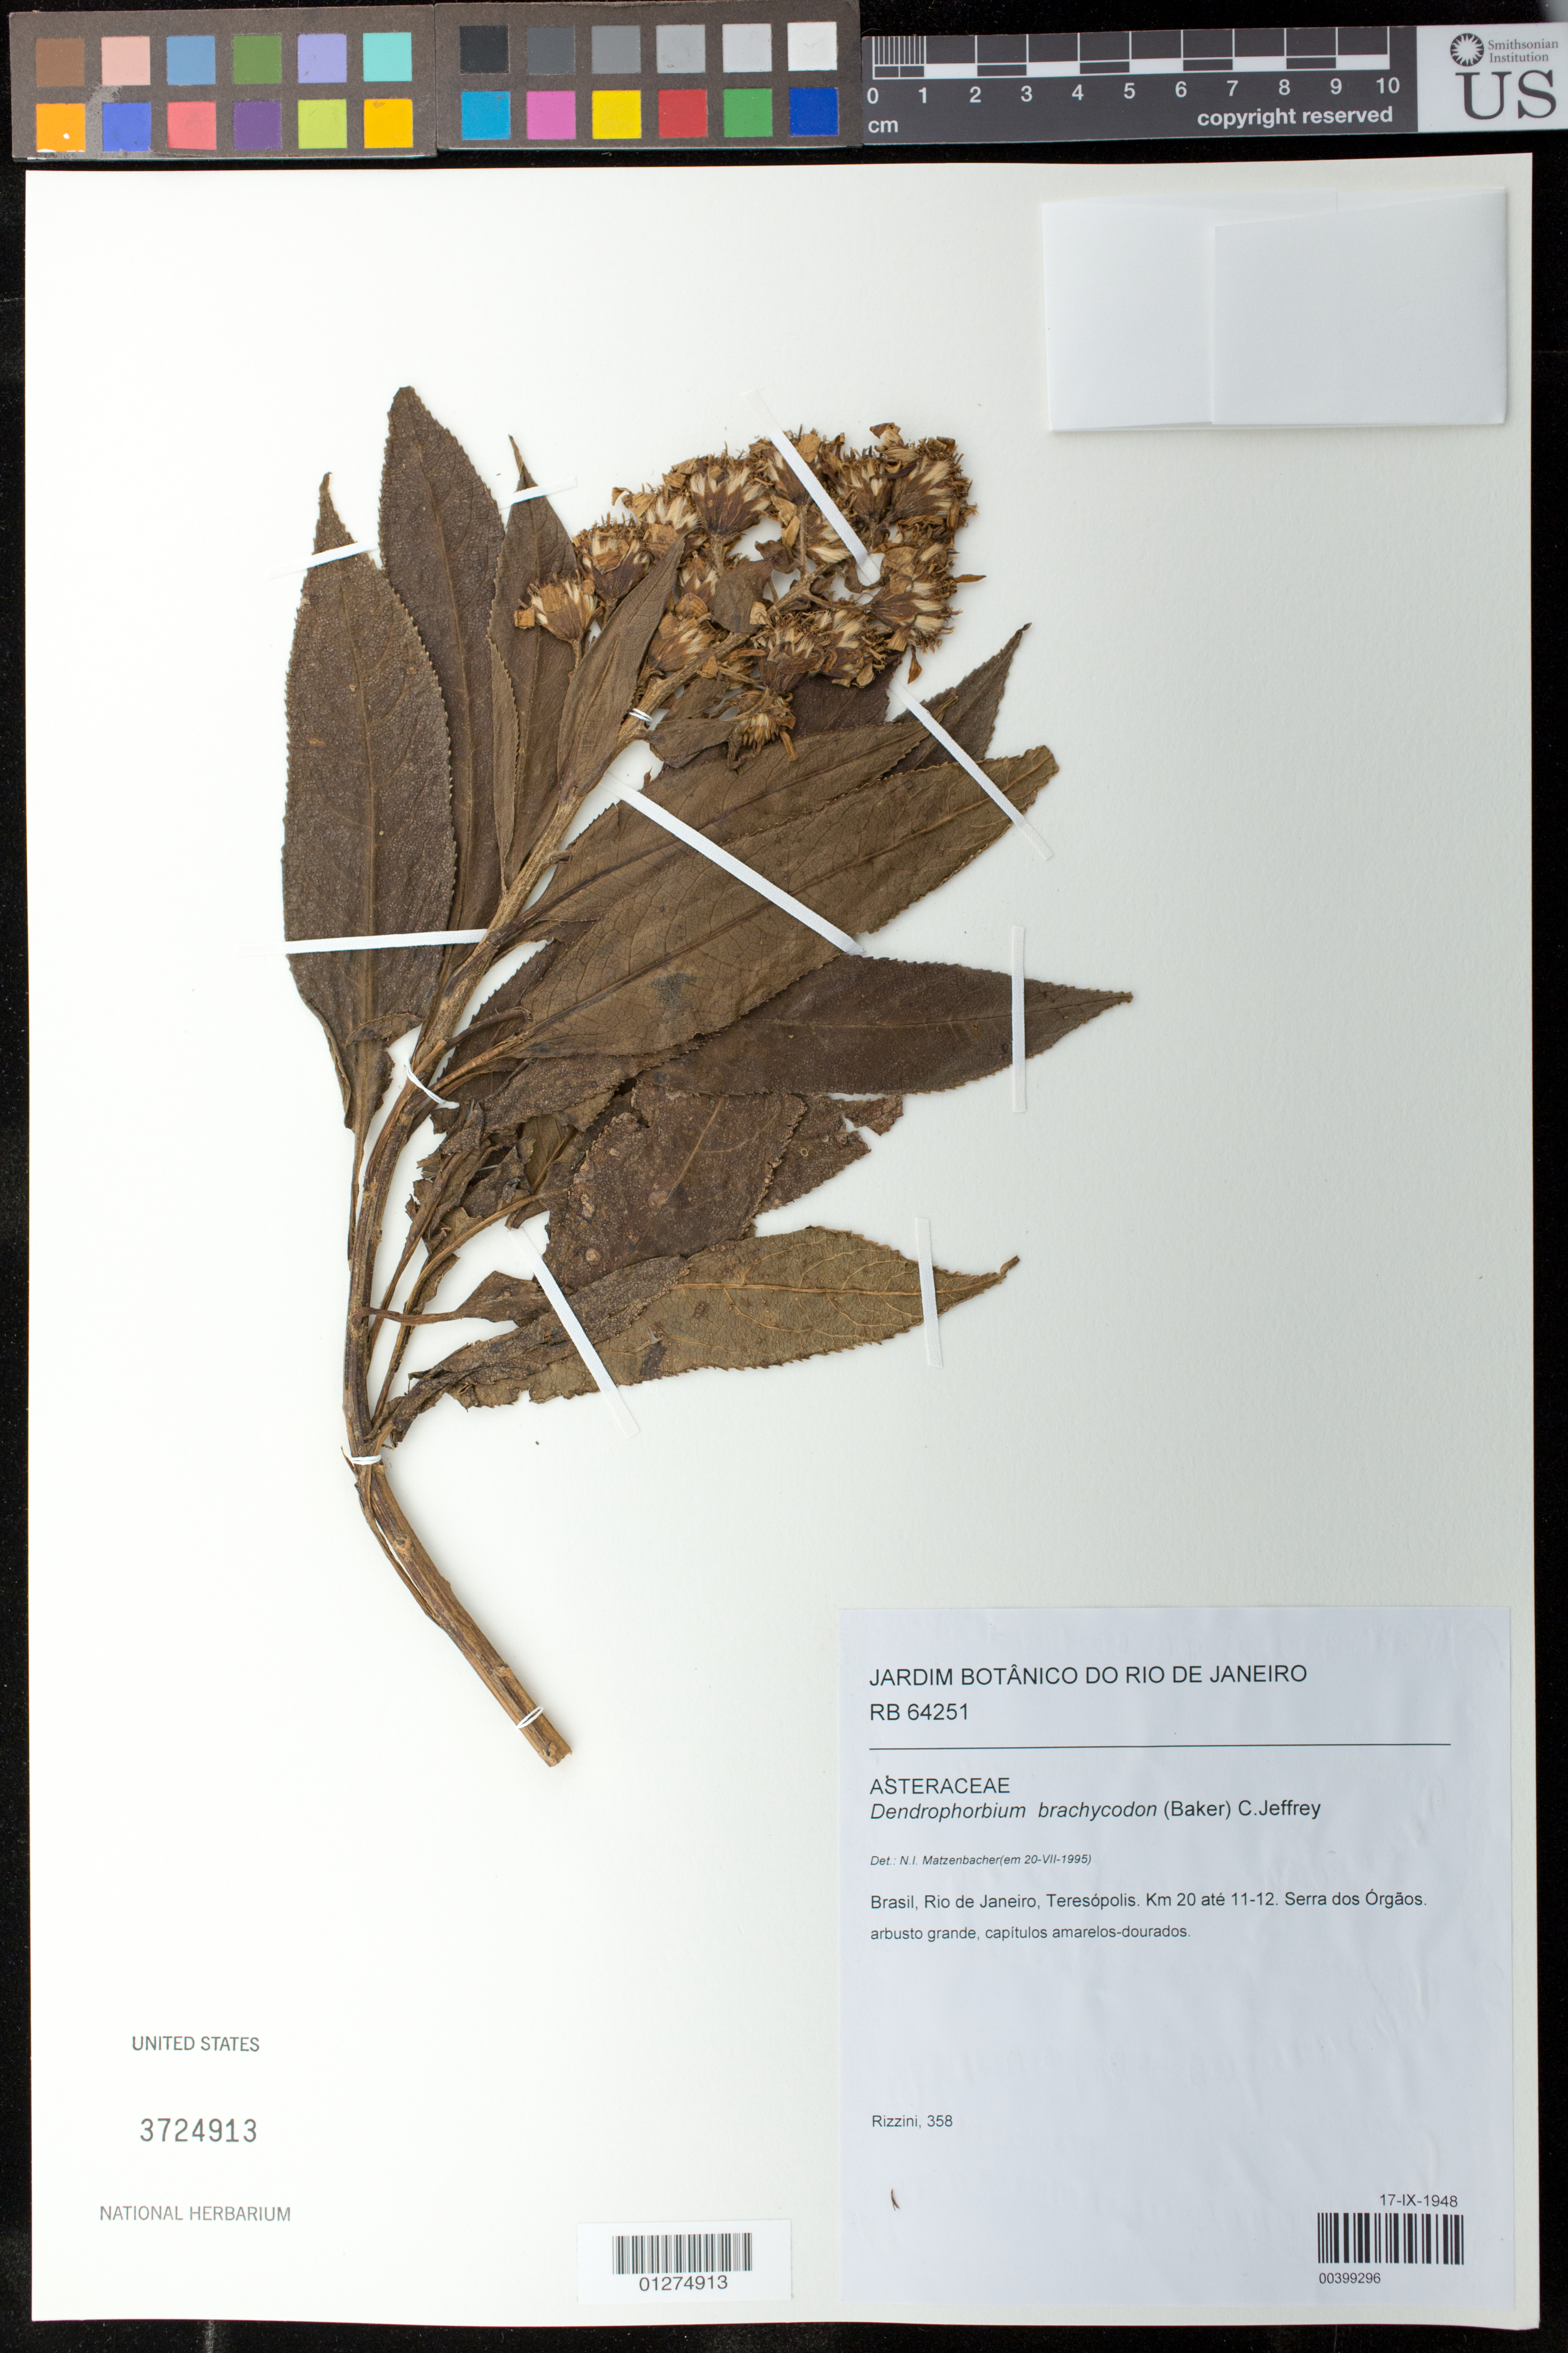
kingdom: Plantae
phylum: Tracheophyta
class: Magnoliopsida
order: Asterales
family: Asteraceae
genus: Dendrophorbium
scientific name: Dendrophorbium brachycodon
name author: (Baker) C. Jeffrey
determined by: Matzenbacher, N. I.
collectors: Rizzini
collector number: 358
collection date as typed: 17 IX 1948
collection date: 1948-09-17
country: Brazil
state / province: Rio de Janeiro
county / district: Teresópolis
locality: Km 20 ate 11-12, Serra dos Órgãos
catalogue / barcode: US 3724913